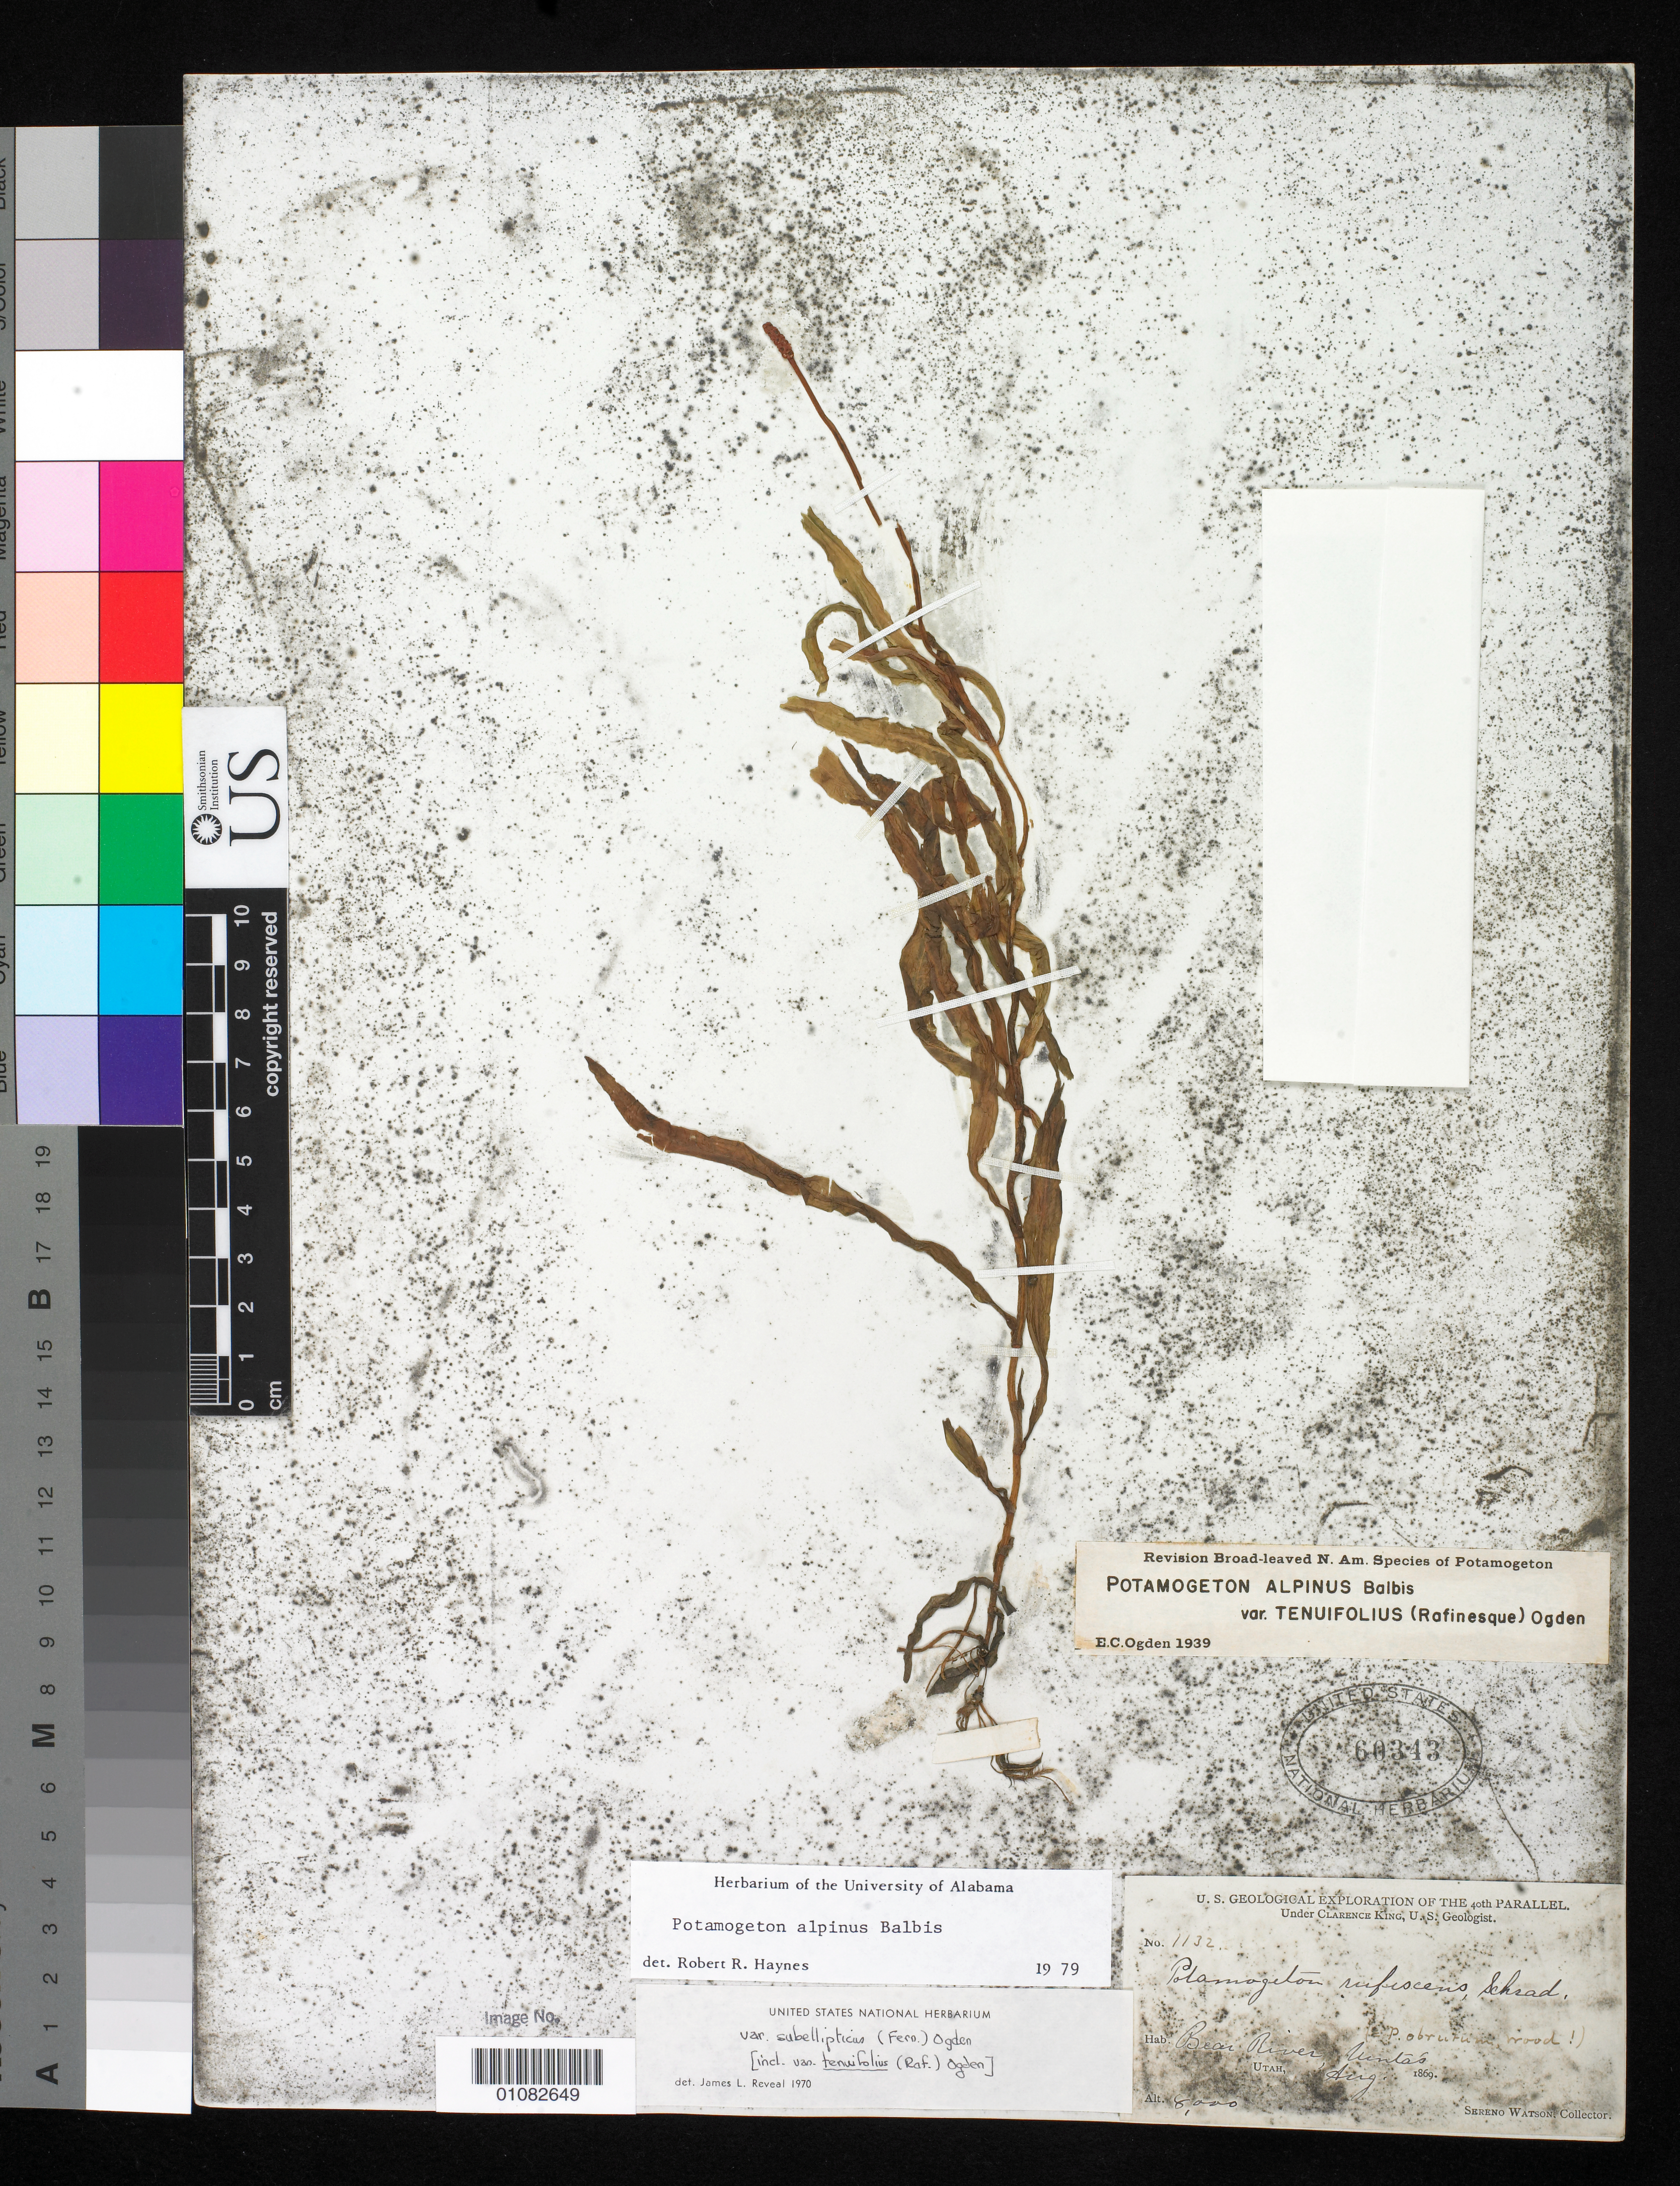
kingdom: Plantae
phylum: Tracheophyta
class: Liliopsida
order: Alismatales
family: Potamogetonaceae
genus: Potamogeton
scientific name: Potamogeton alpinus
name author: Balb.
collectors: S. Watson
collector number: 1132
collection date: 1869-08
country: United States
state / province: Utah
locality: Uintas, Bear River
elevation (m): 2438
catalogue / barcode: US 60343